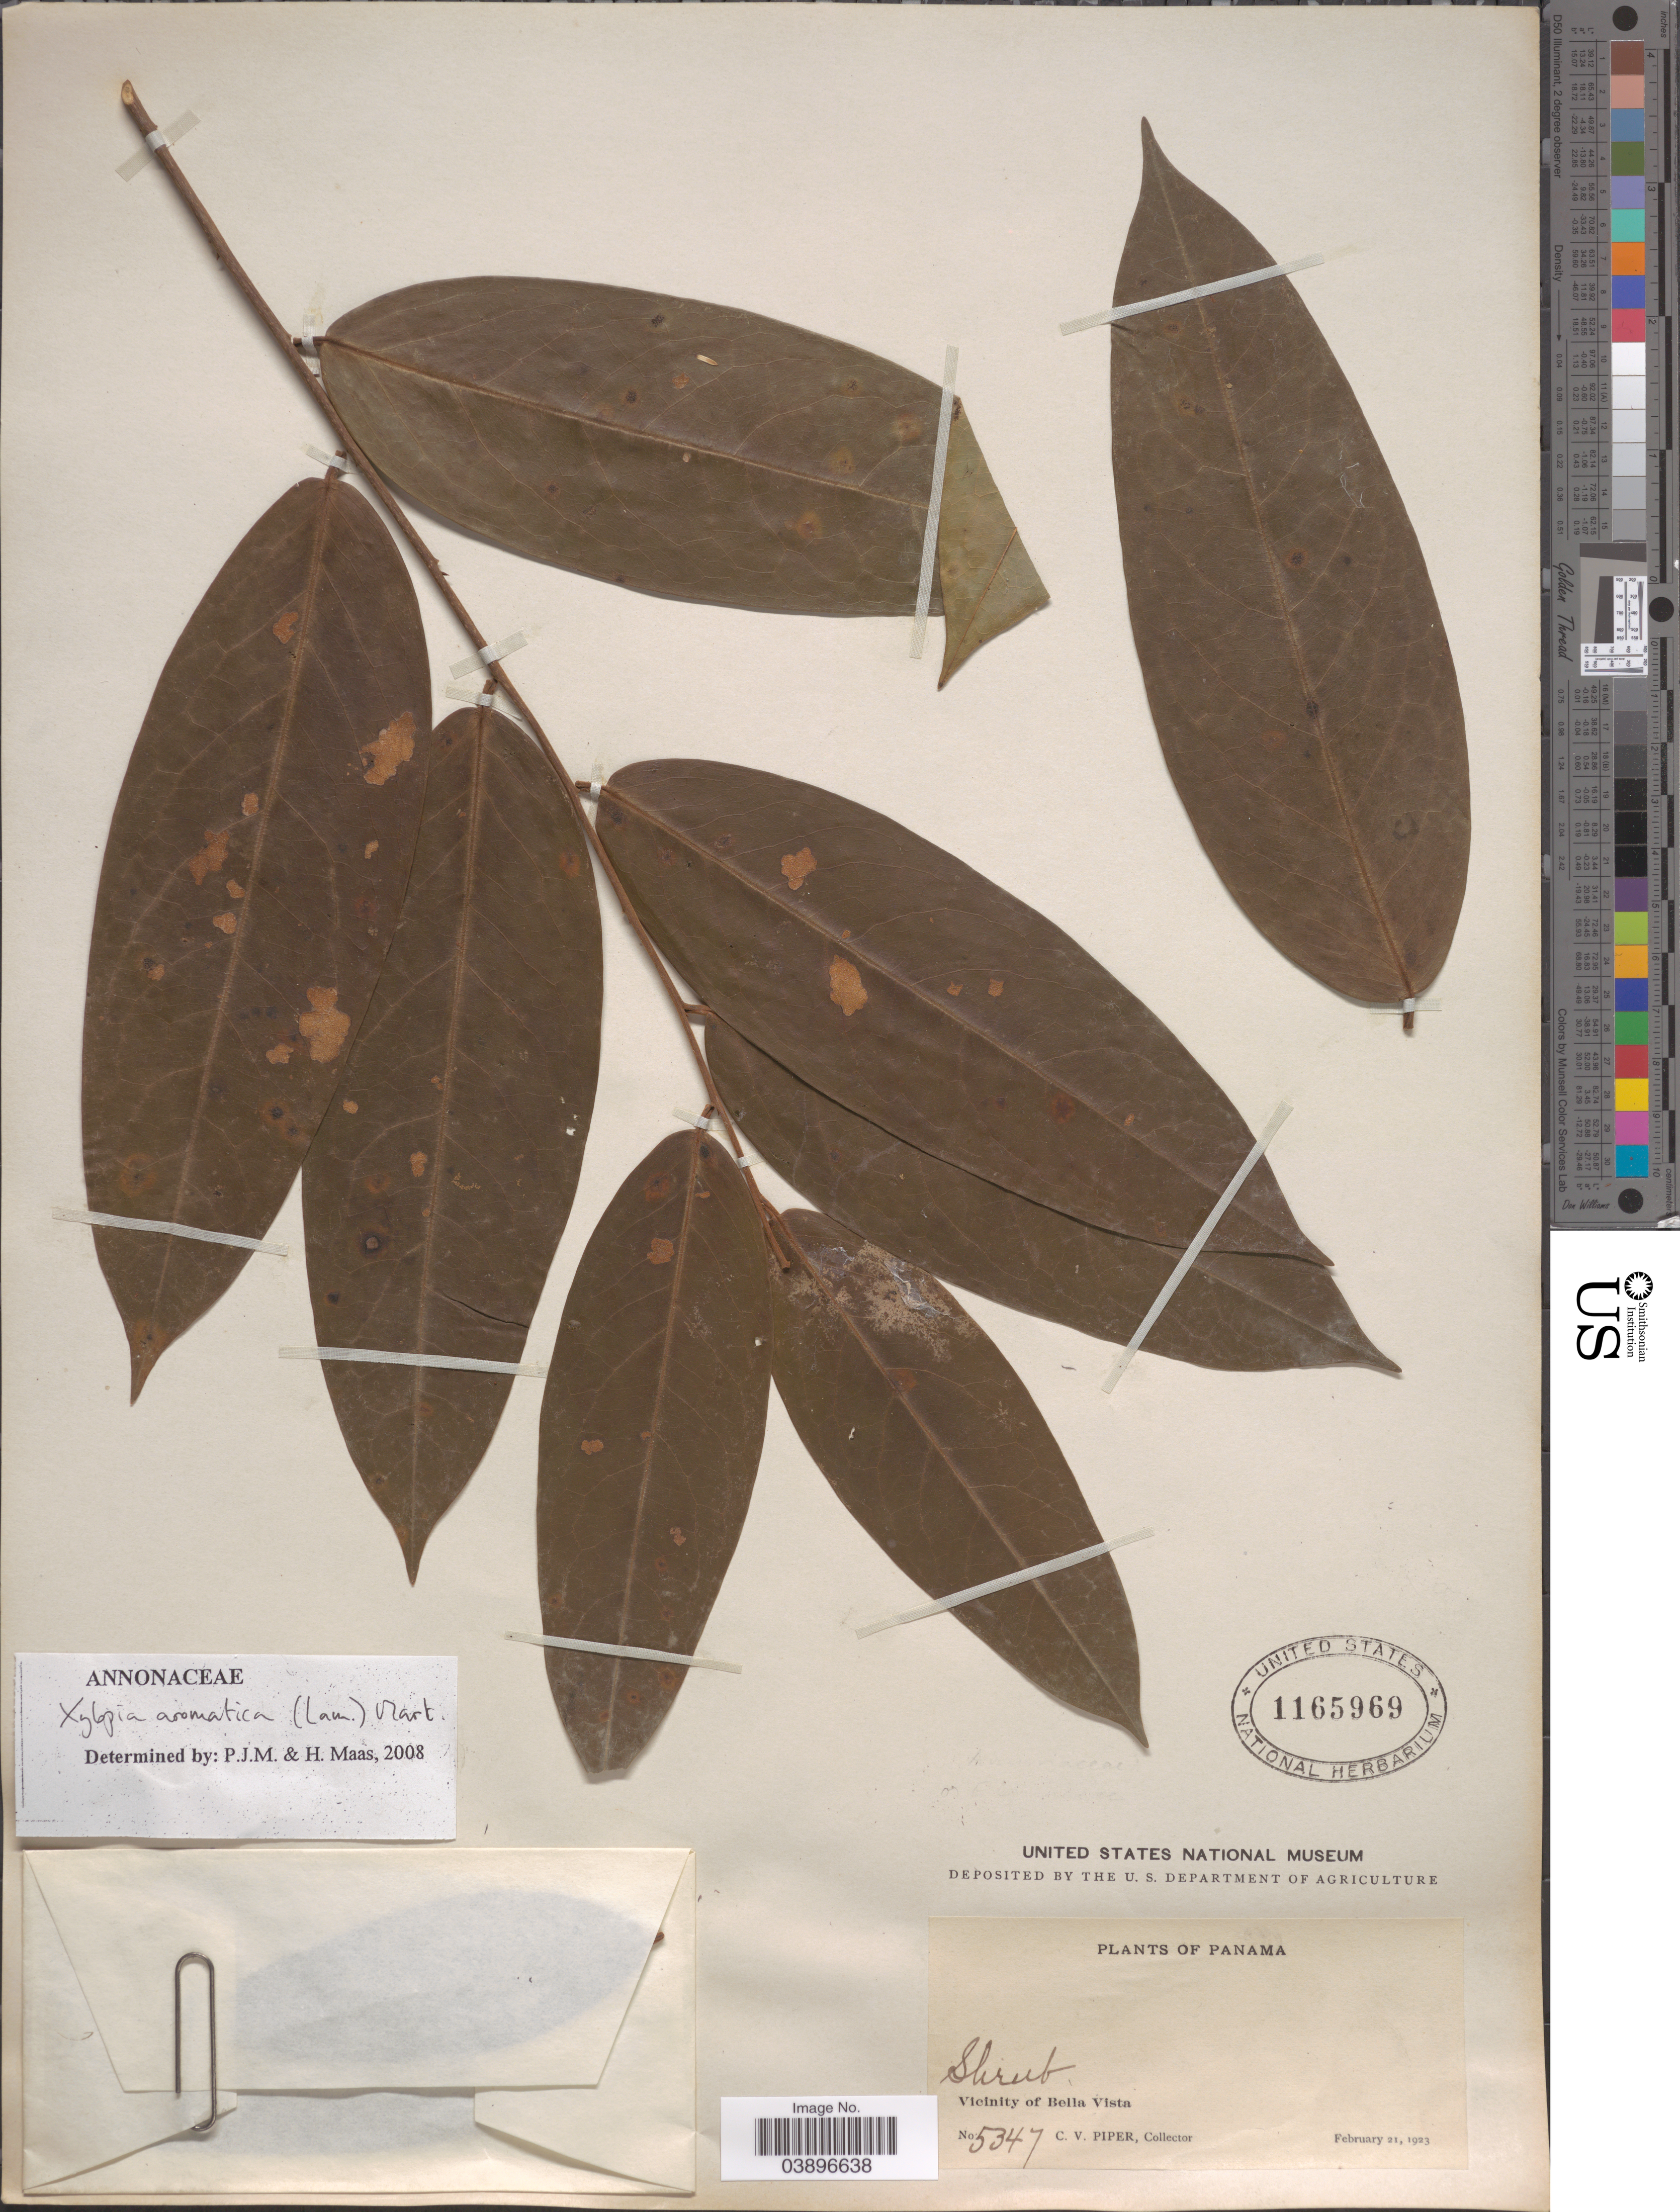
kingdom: Plantae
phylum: Tracheophyta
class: Magnoliopsida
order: Magnoliales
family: Annonaceae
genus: Xylopia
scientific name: Xylopia aromatica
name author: (Lam.) Mart.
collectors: C. V. Piper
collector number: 5347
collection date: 1923-02-21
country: Panama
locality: Vicinity of Bella Vista.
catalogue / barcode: US 1165969